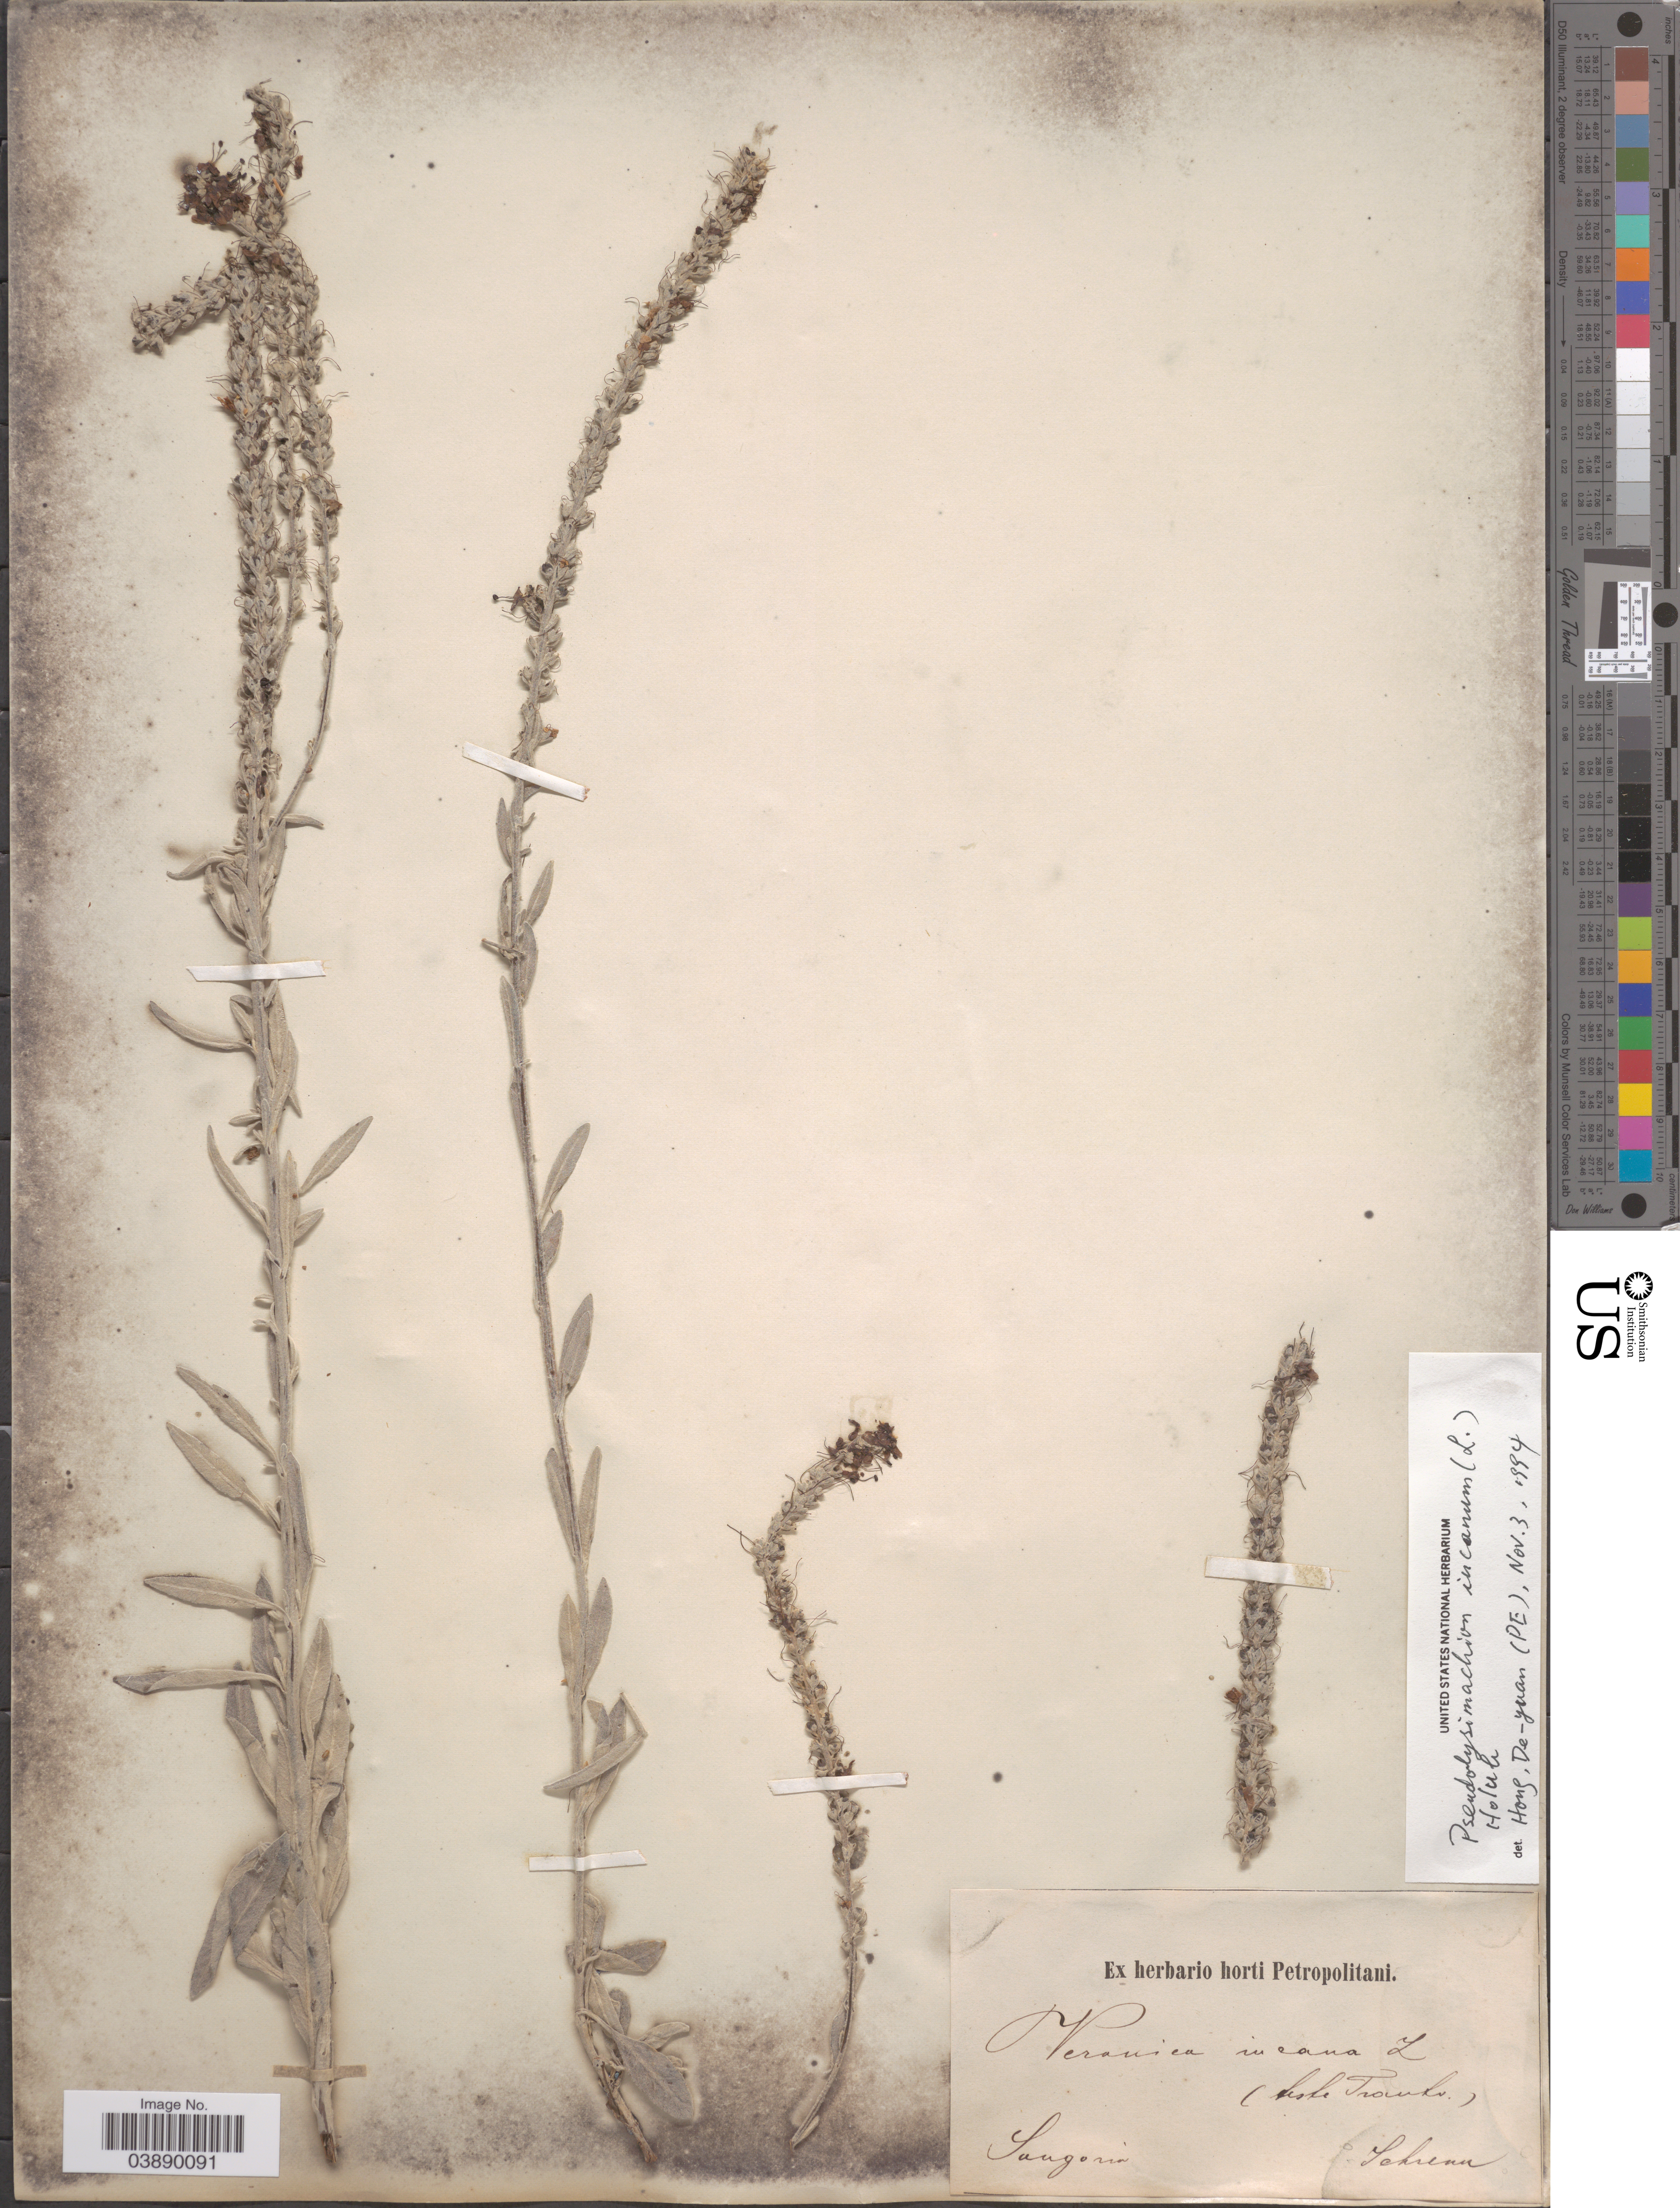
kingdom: Plantae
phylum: Tracheophyta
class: Magnoliopsida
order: Lamiales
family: Plantaginaceae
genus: Veronica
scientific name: Veronica incana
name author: L.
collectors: A.G. Schrenk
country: China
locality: Songoria.